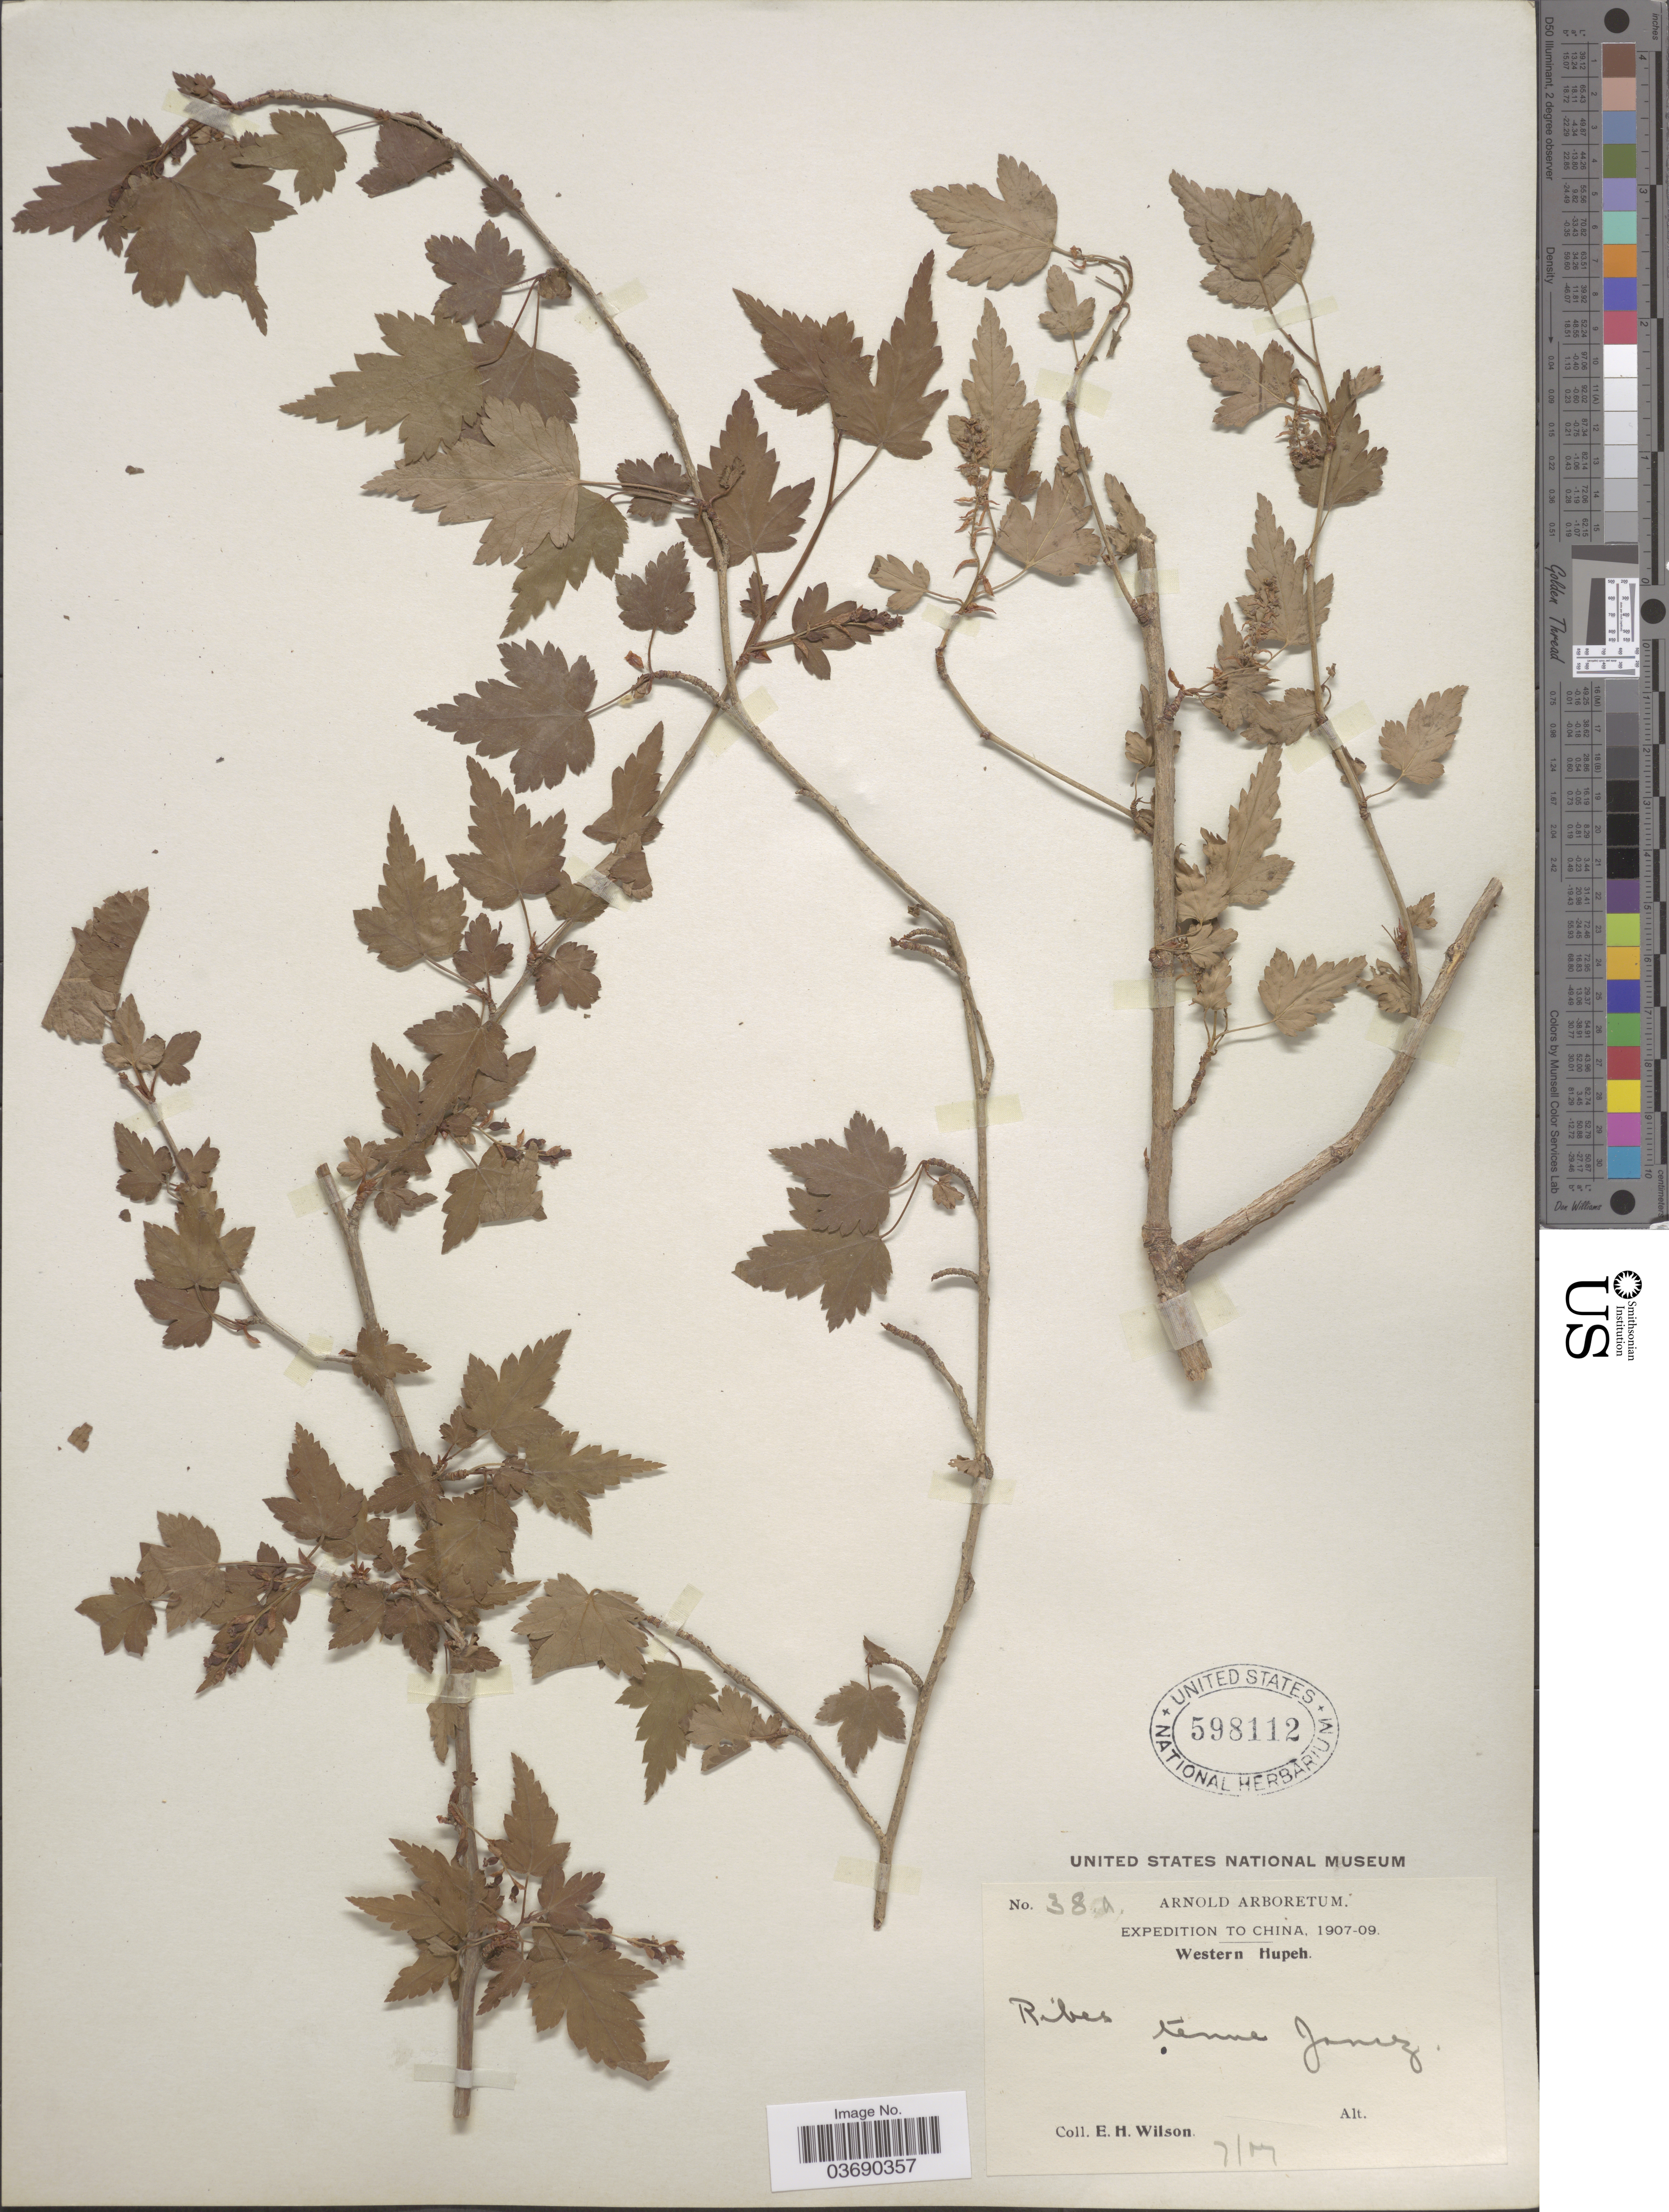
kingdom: Plantae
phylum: Tracheophyta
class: Magnoliopsida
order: Saxifragales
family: Grossulariaceae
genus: Ribes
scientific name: Ribes tenue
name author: Jancz.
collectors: E. Wilson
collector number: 38A*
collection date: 1907-07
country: China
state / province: Hubei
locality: Western Hupeh.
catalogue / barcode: US 598112